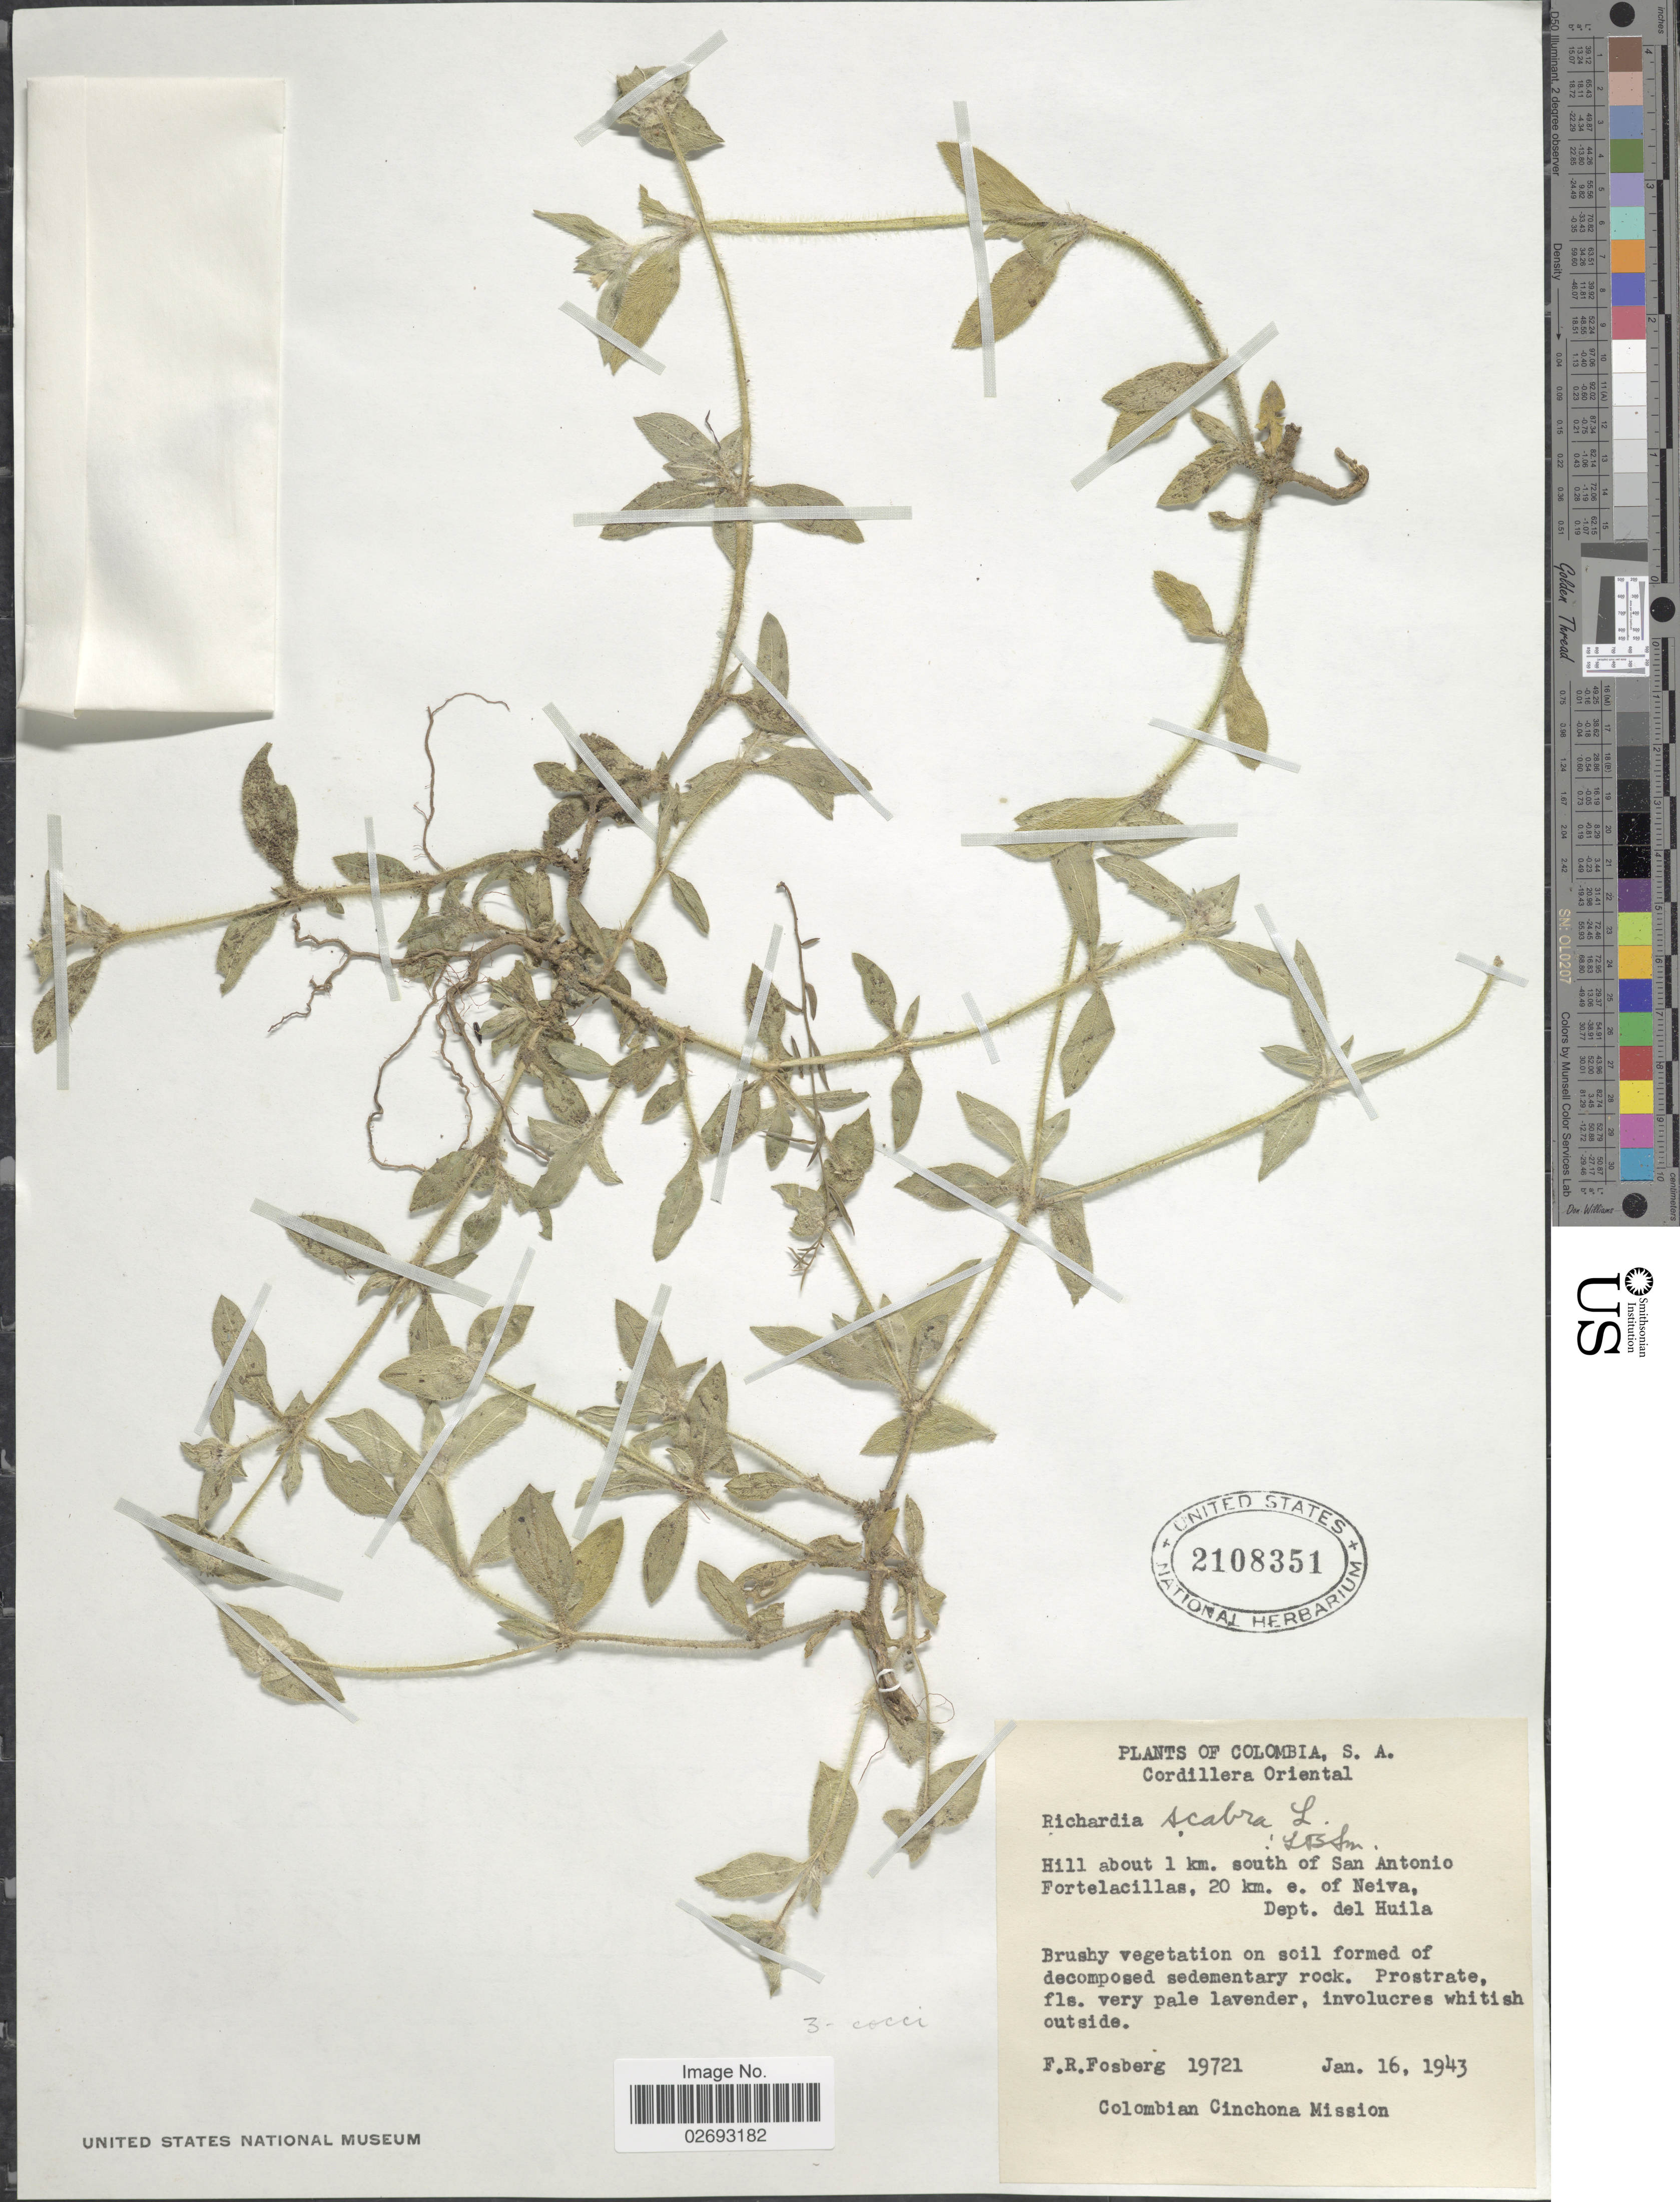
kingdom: Plantae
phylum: Tracheophyta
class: Magnoliopsida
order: Gentianales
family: Rubiaceae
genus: Richardia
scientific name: Richardia scabra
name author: L.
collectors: F. R. Fosberg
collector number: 19721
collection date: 1943-01-16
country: Colombia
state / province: Huila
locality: Cordillera Oriental. Hill about 1 km. south of San Antonio Fortelacillas, 20 km. e. of Neiva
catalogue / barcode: US 2108351